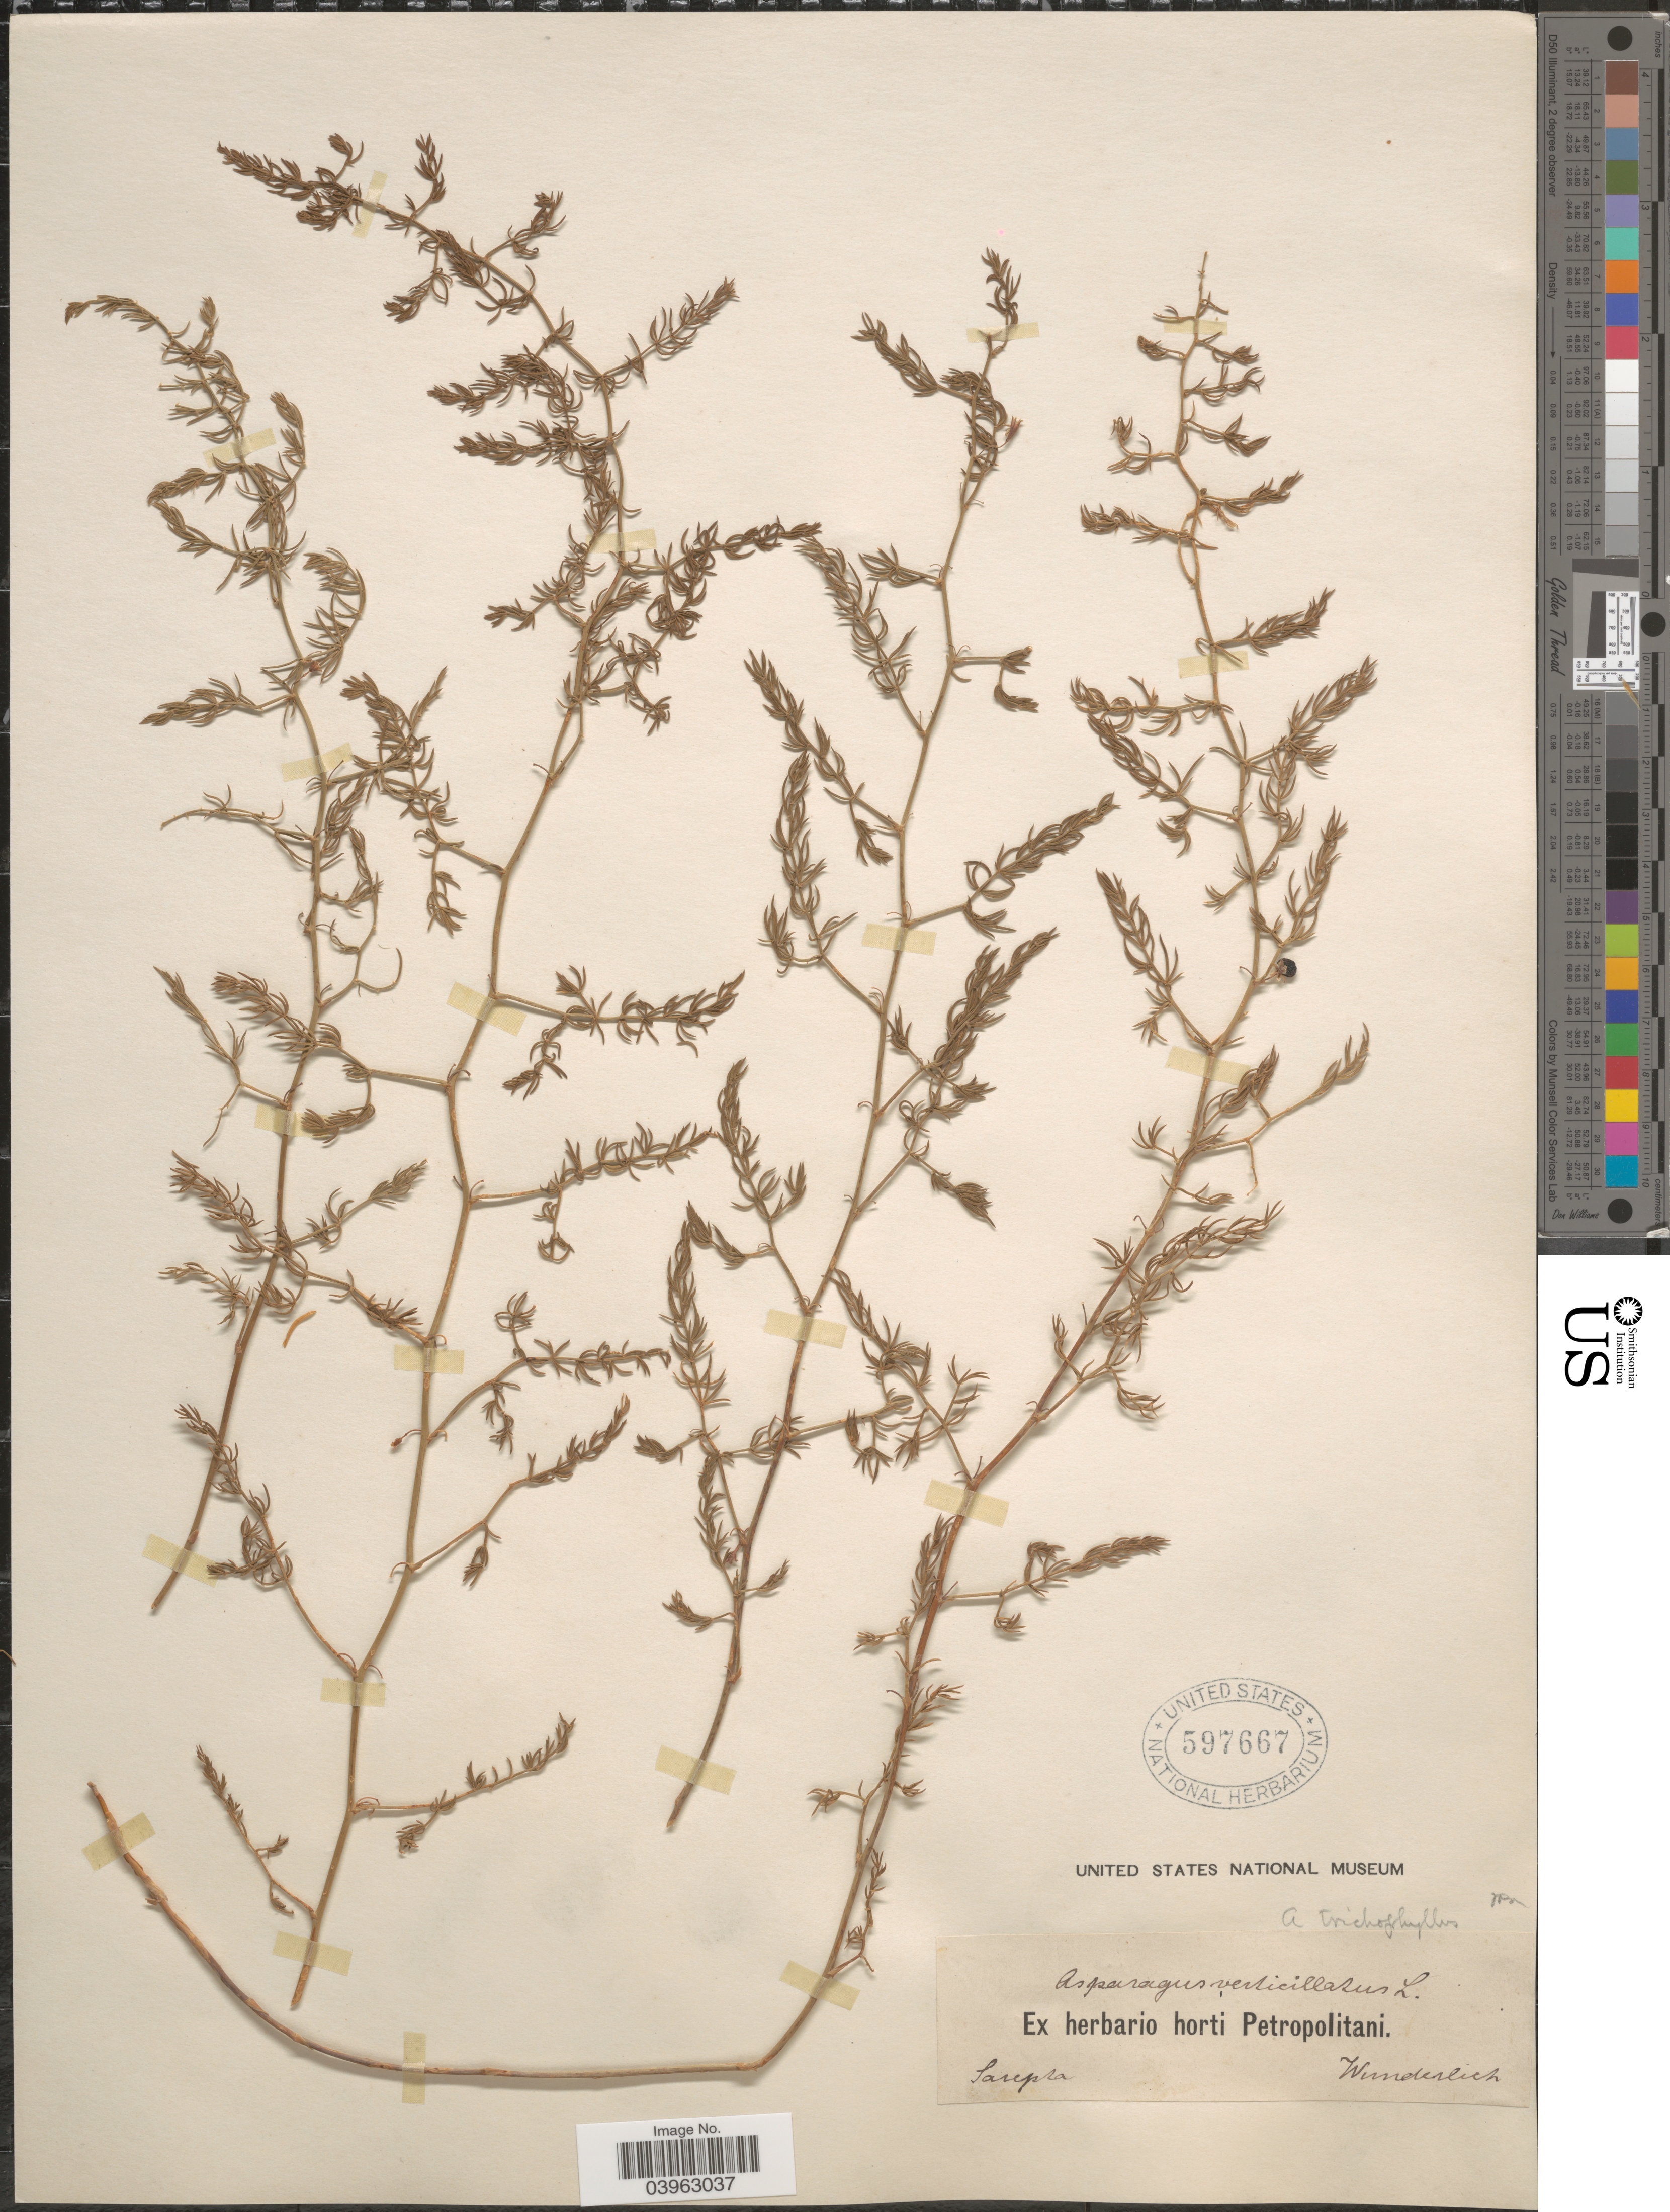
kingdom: Plantae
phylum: Tracheophyta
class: Liliopsida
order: Asparagales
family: Asparagaceae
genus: Asparagus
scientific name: Asparagus trichophyllus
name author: Bunge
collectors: Wunderlich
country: Russian Federation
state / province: Volgograd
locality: Sarepta.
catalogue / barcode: US 597667